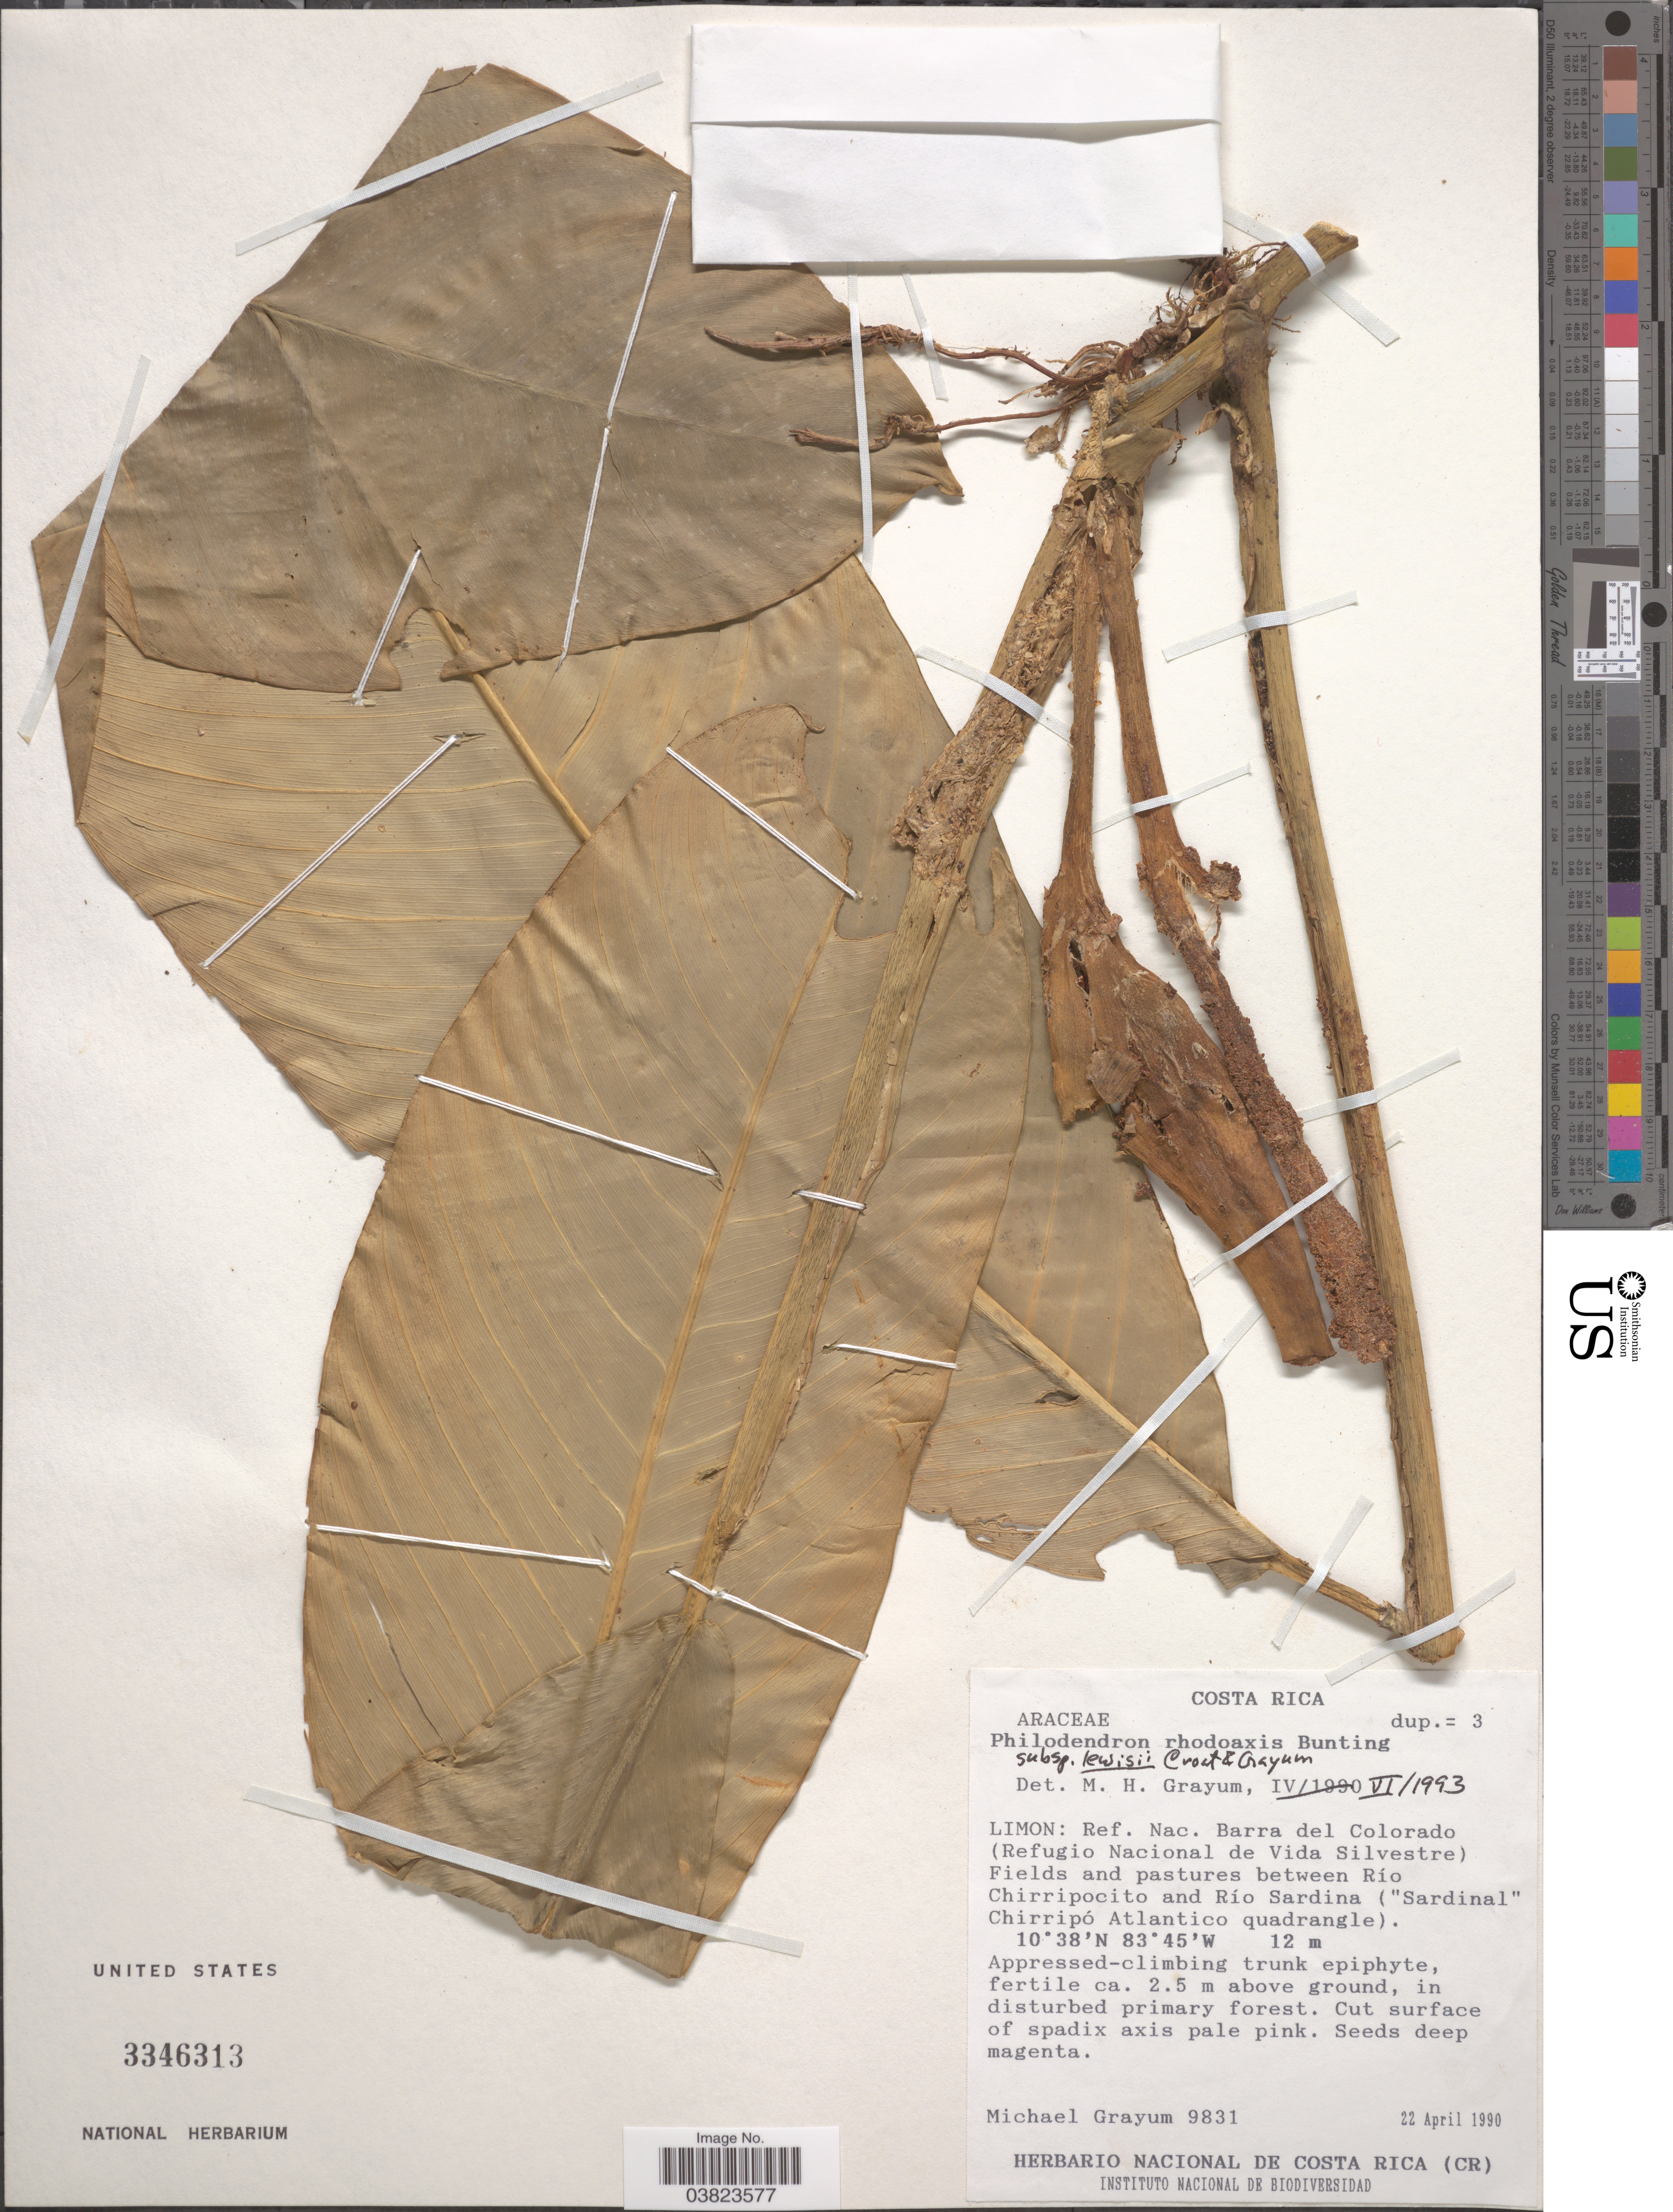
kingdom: Plantae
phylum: Tracheophyta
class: Liliopsida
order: Alismatales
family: Araceae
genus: Philodendron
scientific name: Philodendron rhodoaxis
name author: G.S. Bunting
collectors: M. H. Grayum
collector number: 9831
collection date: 1990-04-22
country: Costa Rica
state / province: Limón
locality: Ref. Nac. Barra del Colorado (Refugio Nacional de Vida Silvestre). Field and pastures between Río Chirripocito and Río Sardina ("Sardinal" Chirripó Atlantico quadrangle).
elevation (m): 12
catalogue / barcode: US 3346313